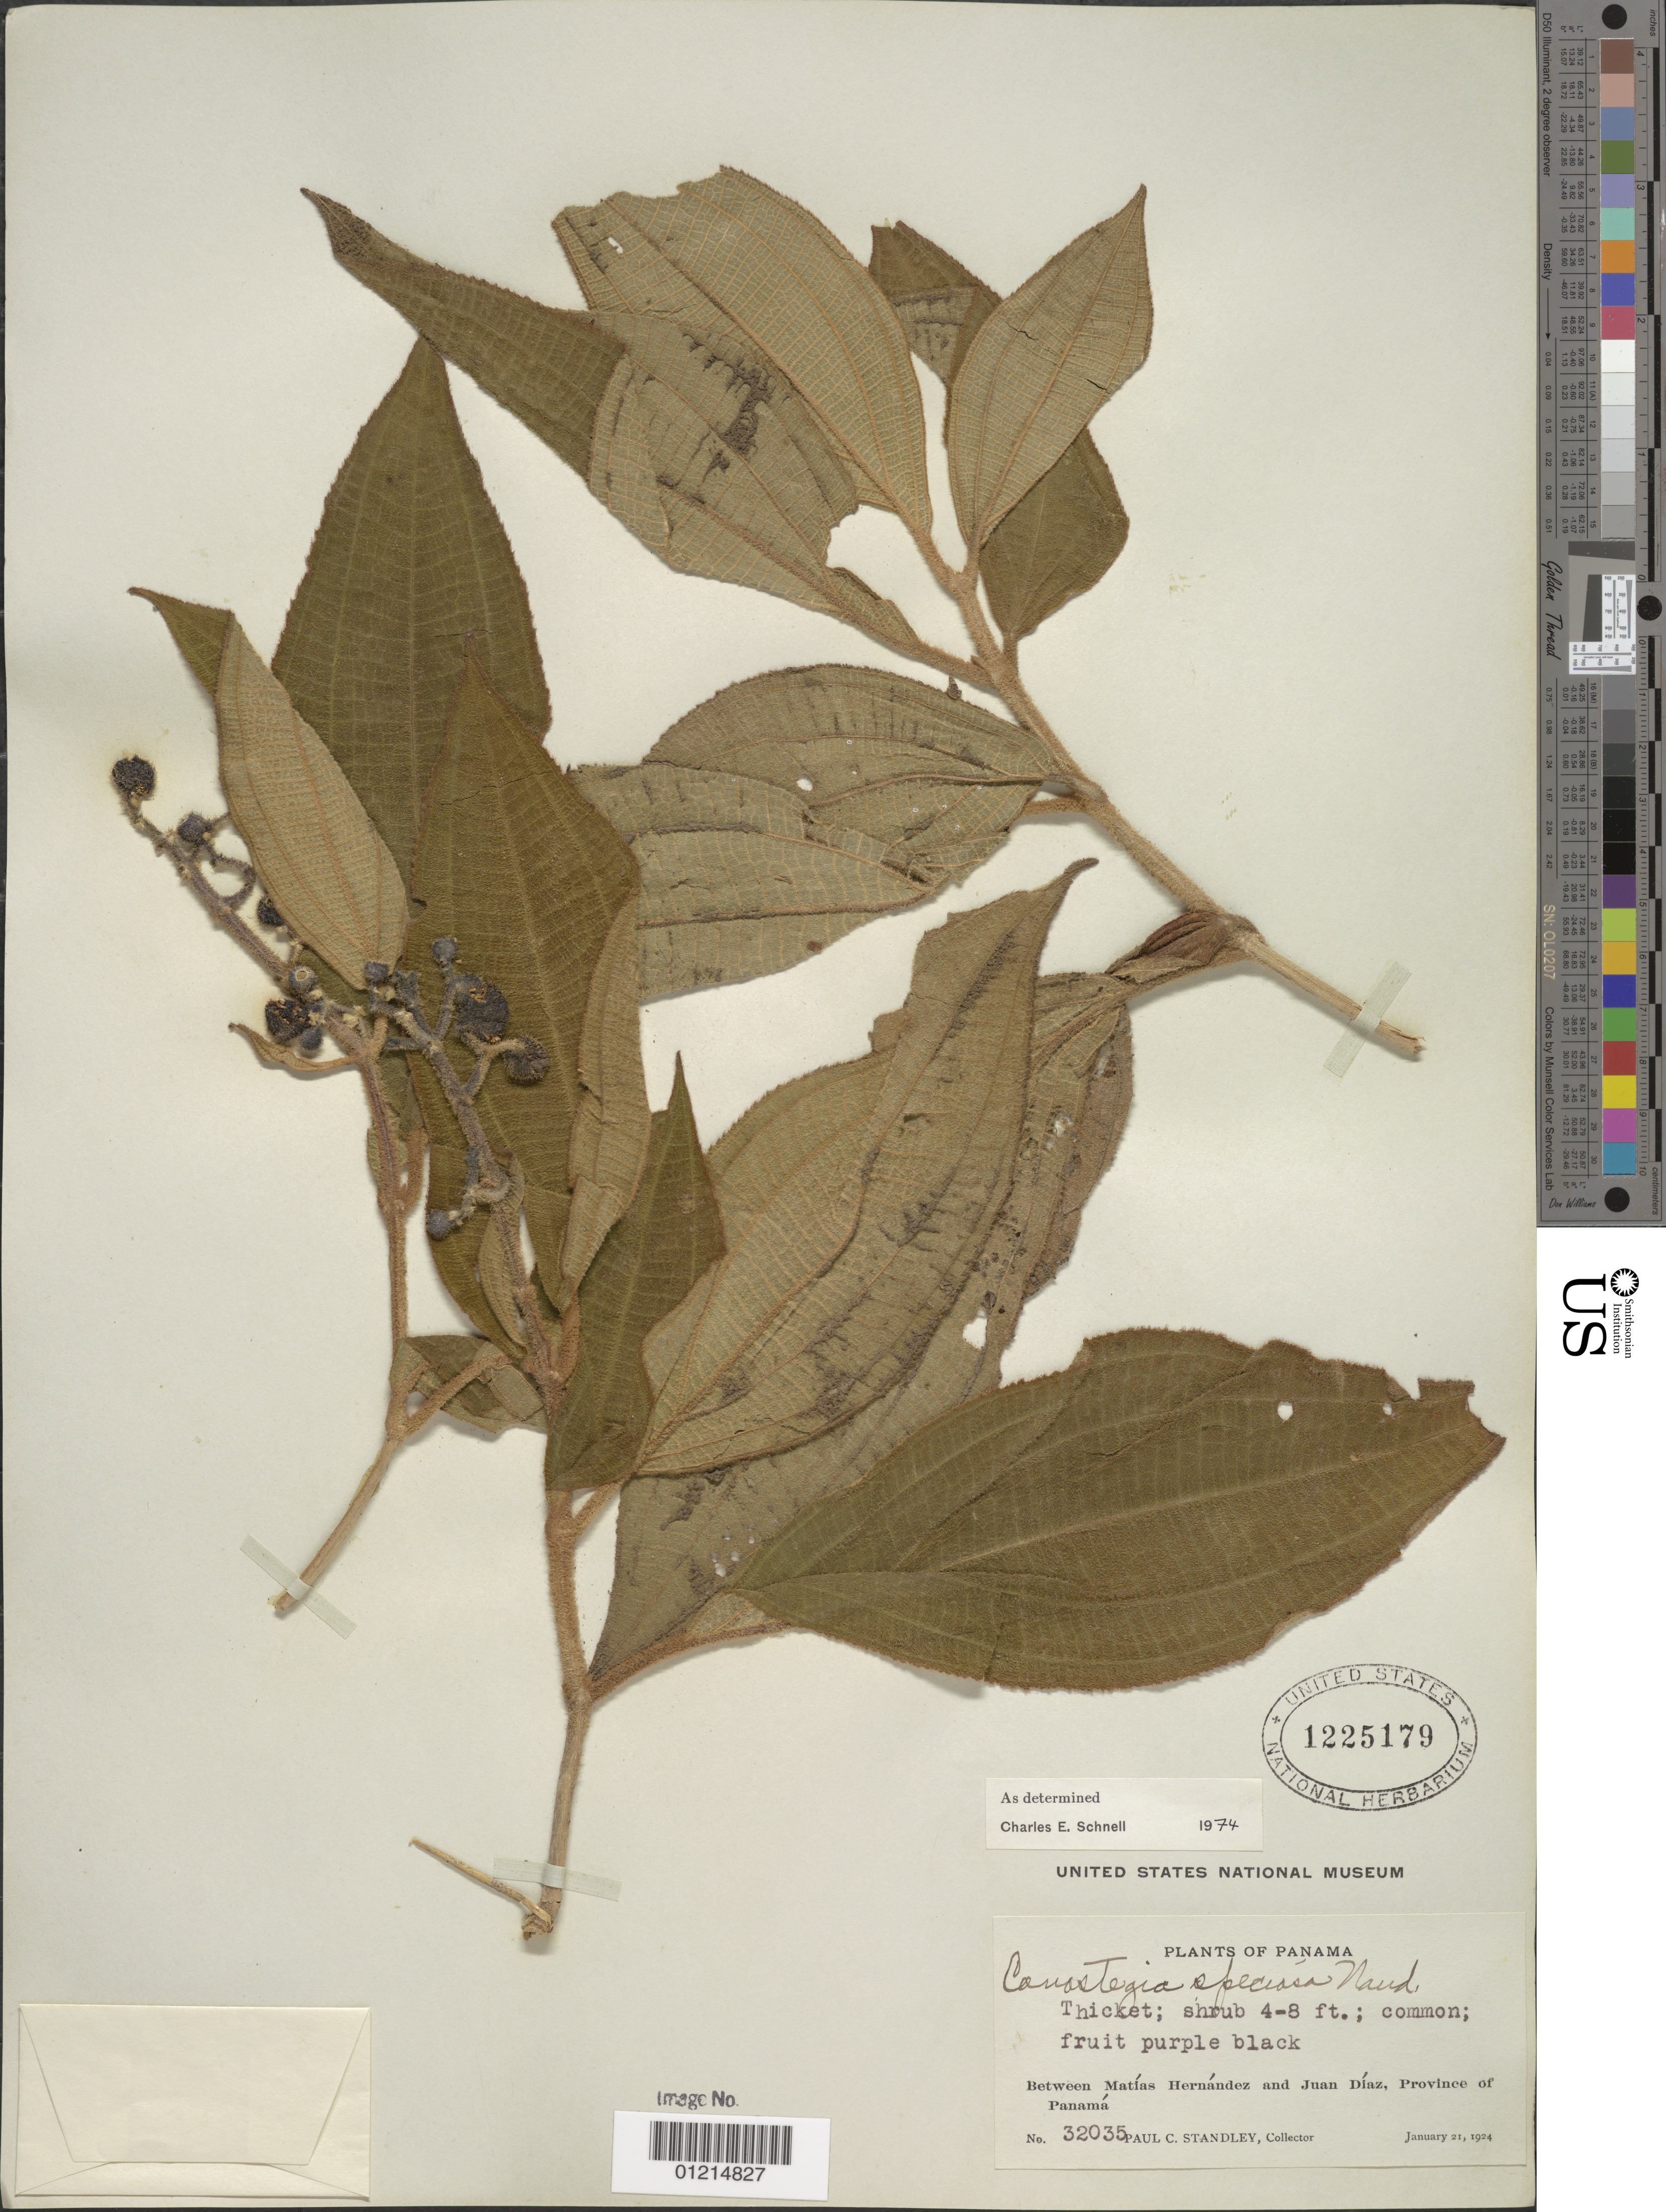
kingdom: Plantae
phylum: Tracheophyta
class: Magnoliopsida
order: Myrtales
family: Melastomataceae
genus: Conostegia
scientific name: Conostegia speciosa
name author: Naudin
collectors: P. C. Standley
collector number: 32035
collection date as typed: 21 Jan 1924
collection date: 1924-01-21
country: Panama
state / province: Panamá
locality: Between Matias Hernandez and Juan Diaz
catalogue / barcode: US 1225179